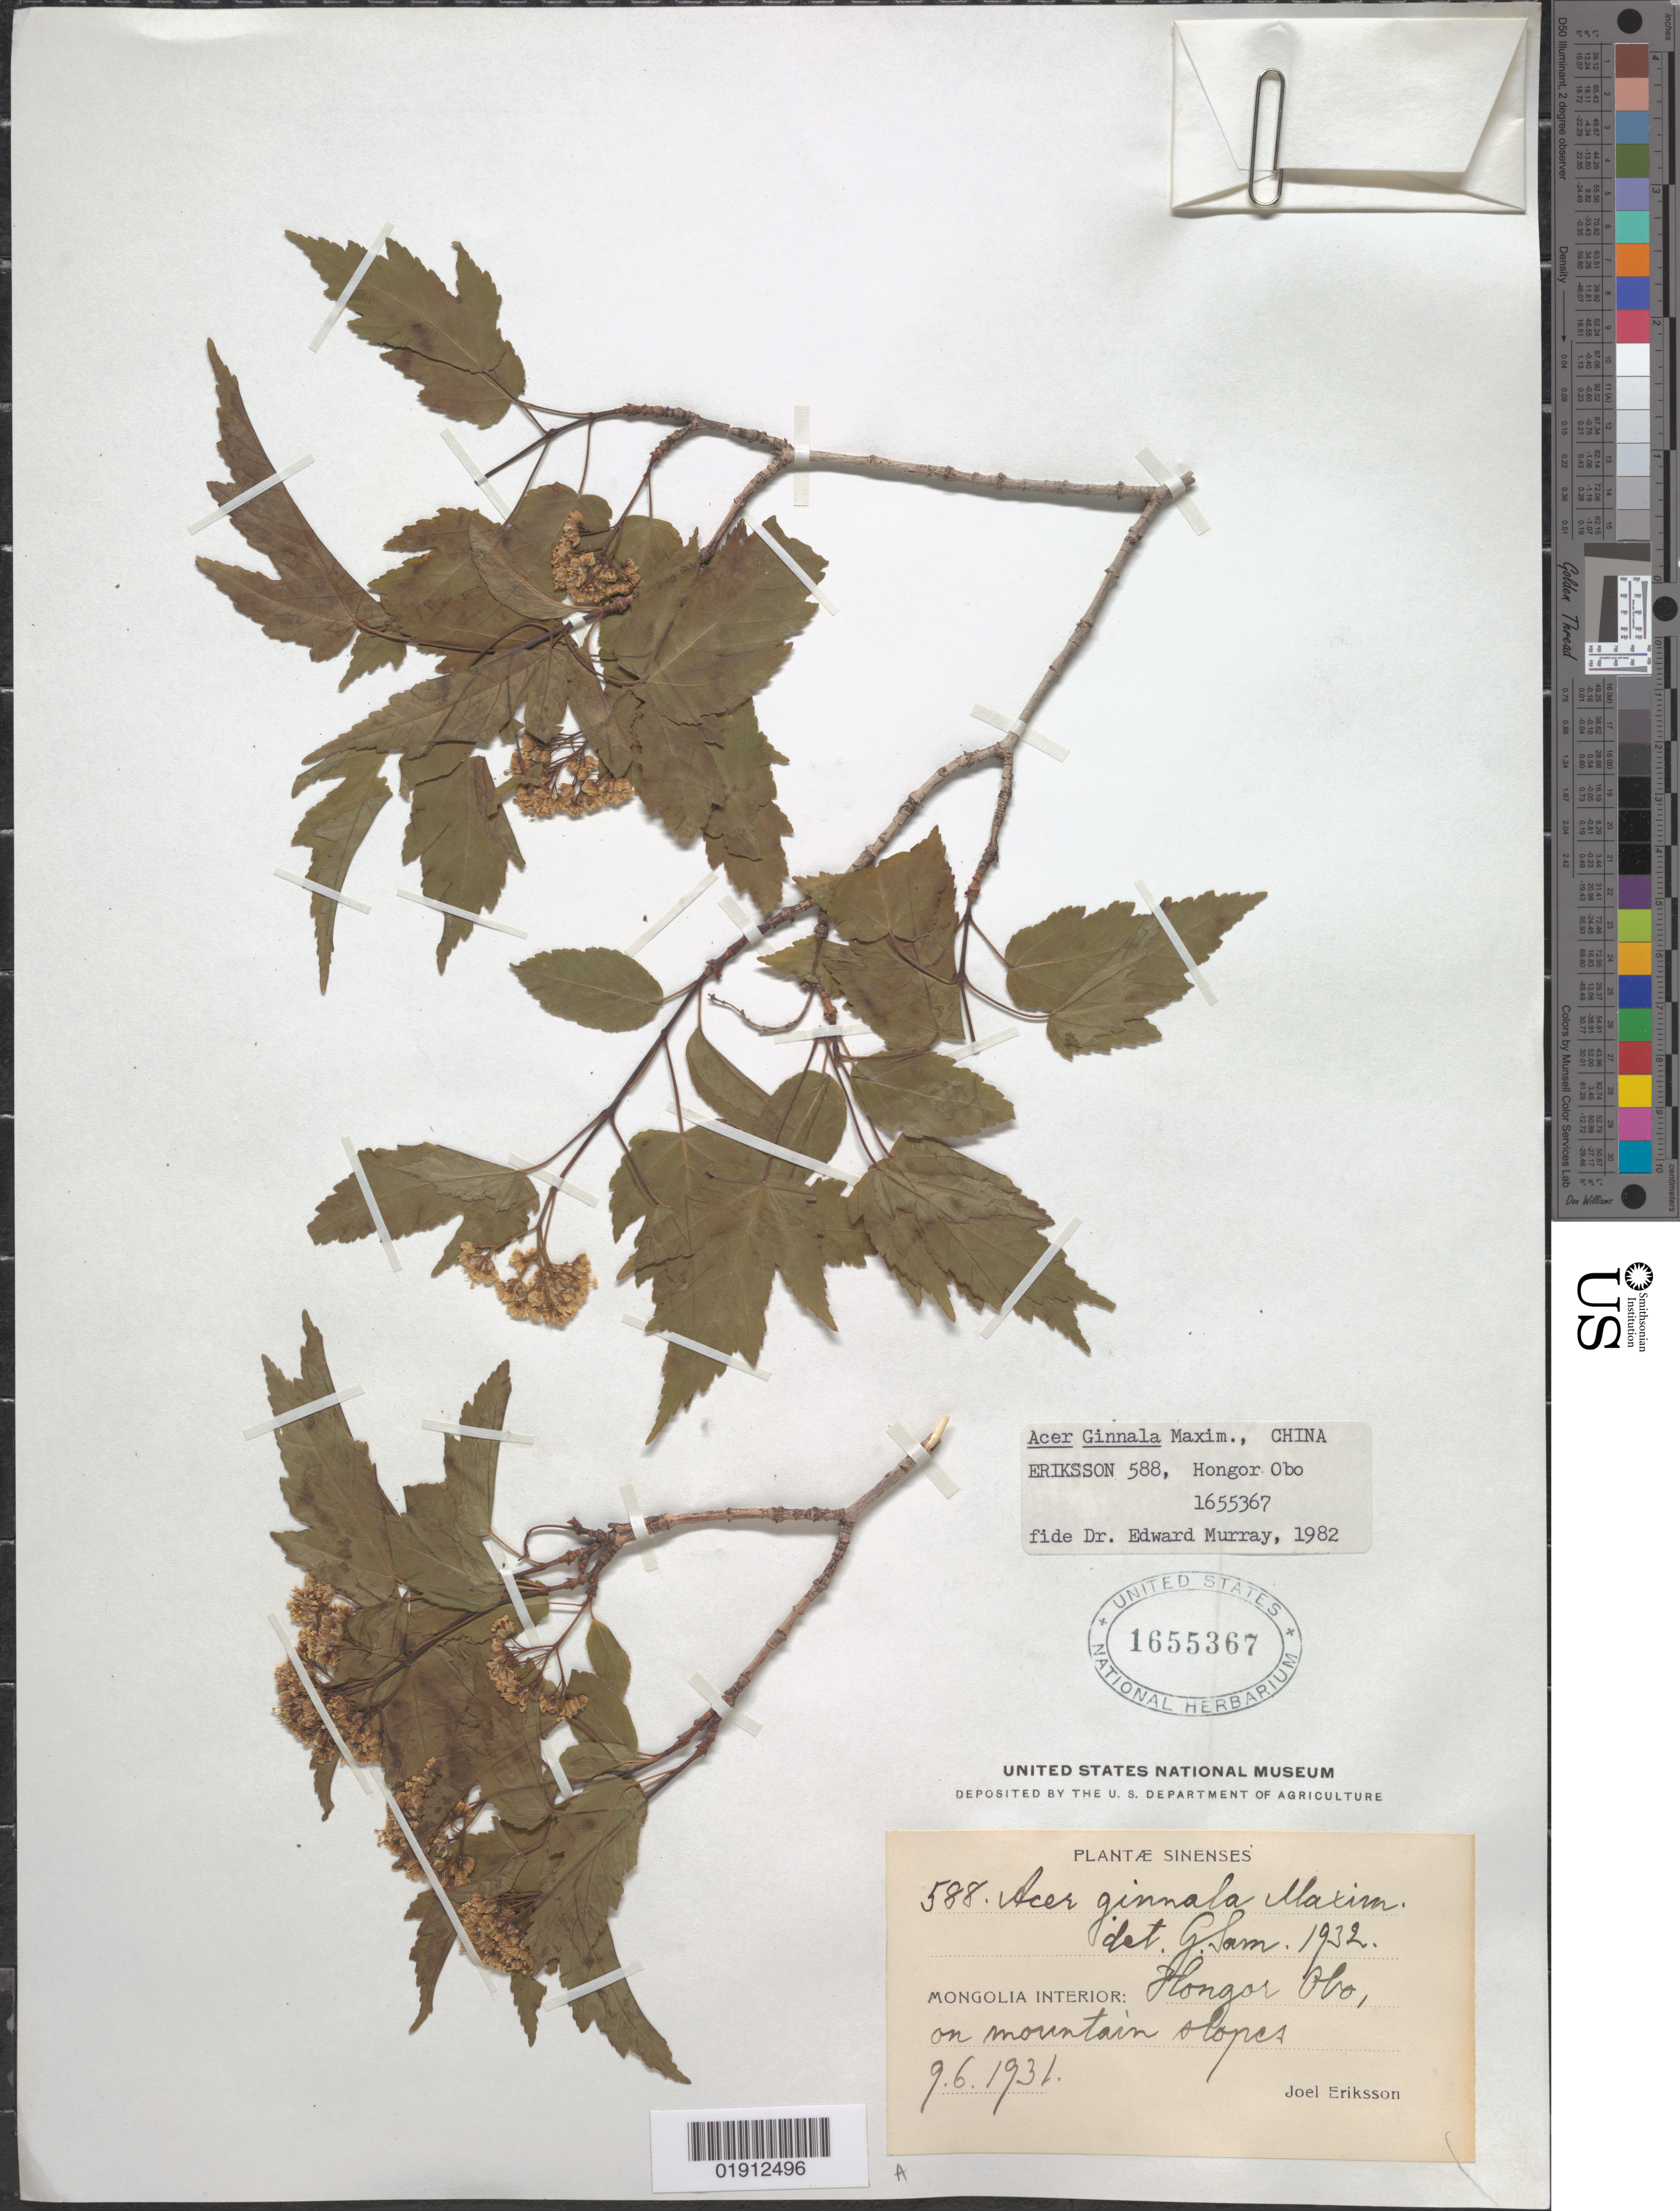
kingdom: Plantae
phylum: Tracheophyta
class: Magnoliopsida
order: Sapindales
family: Sapindaceae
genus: Acer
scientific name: Acer ginnala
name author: Maxim.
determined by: Murray, Edward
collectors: J. Eriksson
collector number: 588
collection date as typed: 9/6/1931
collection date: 1931-09-06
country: China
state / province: Nei Monggol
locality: Hongor Obo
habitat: On mountain slopes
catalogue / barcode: US 1655367